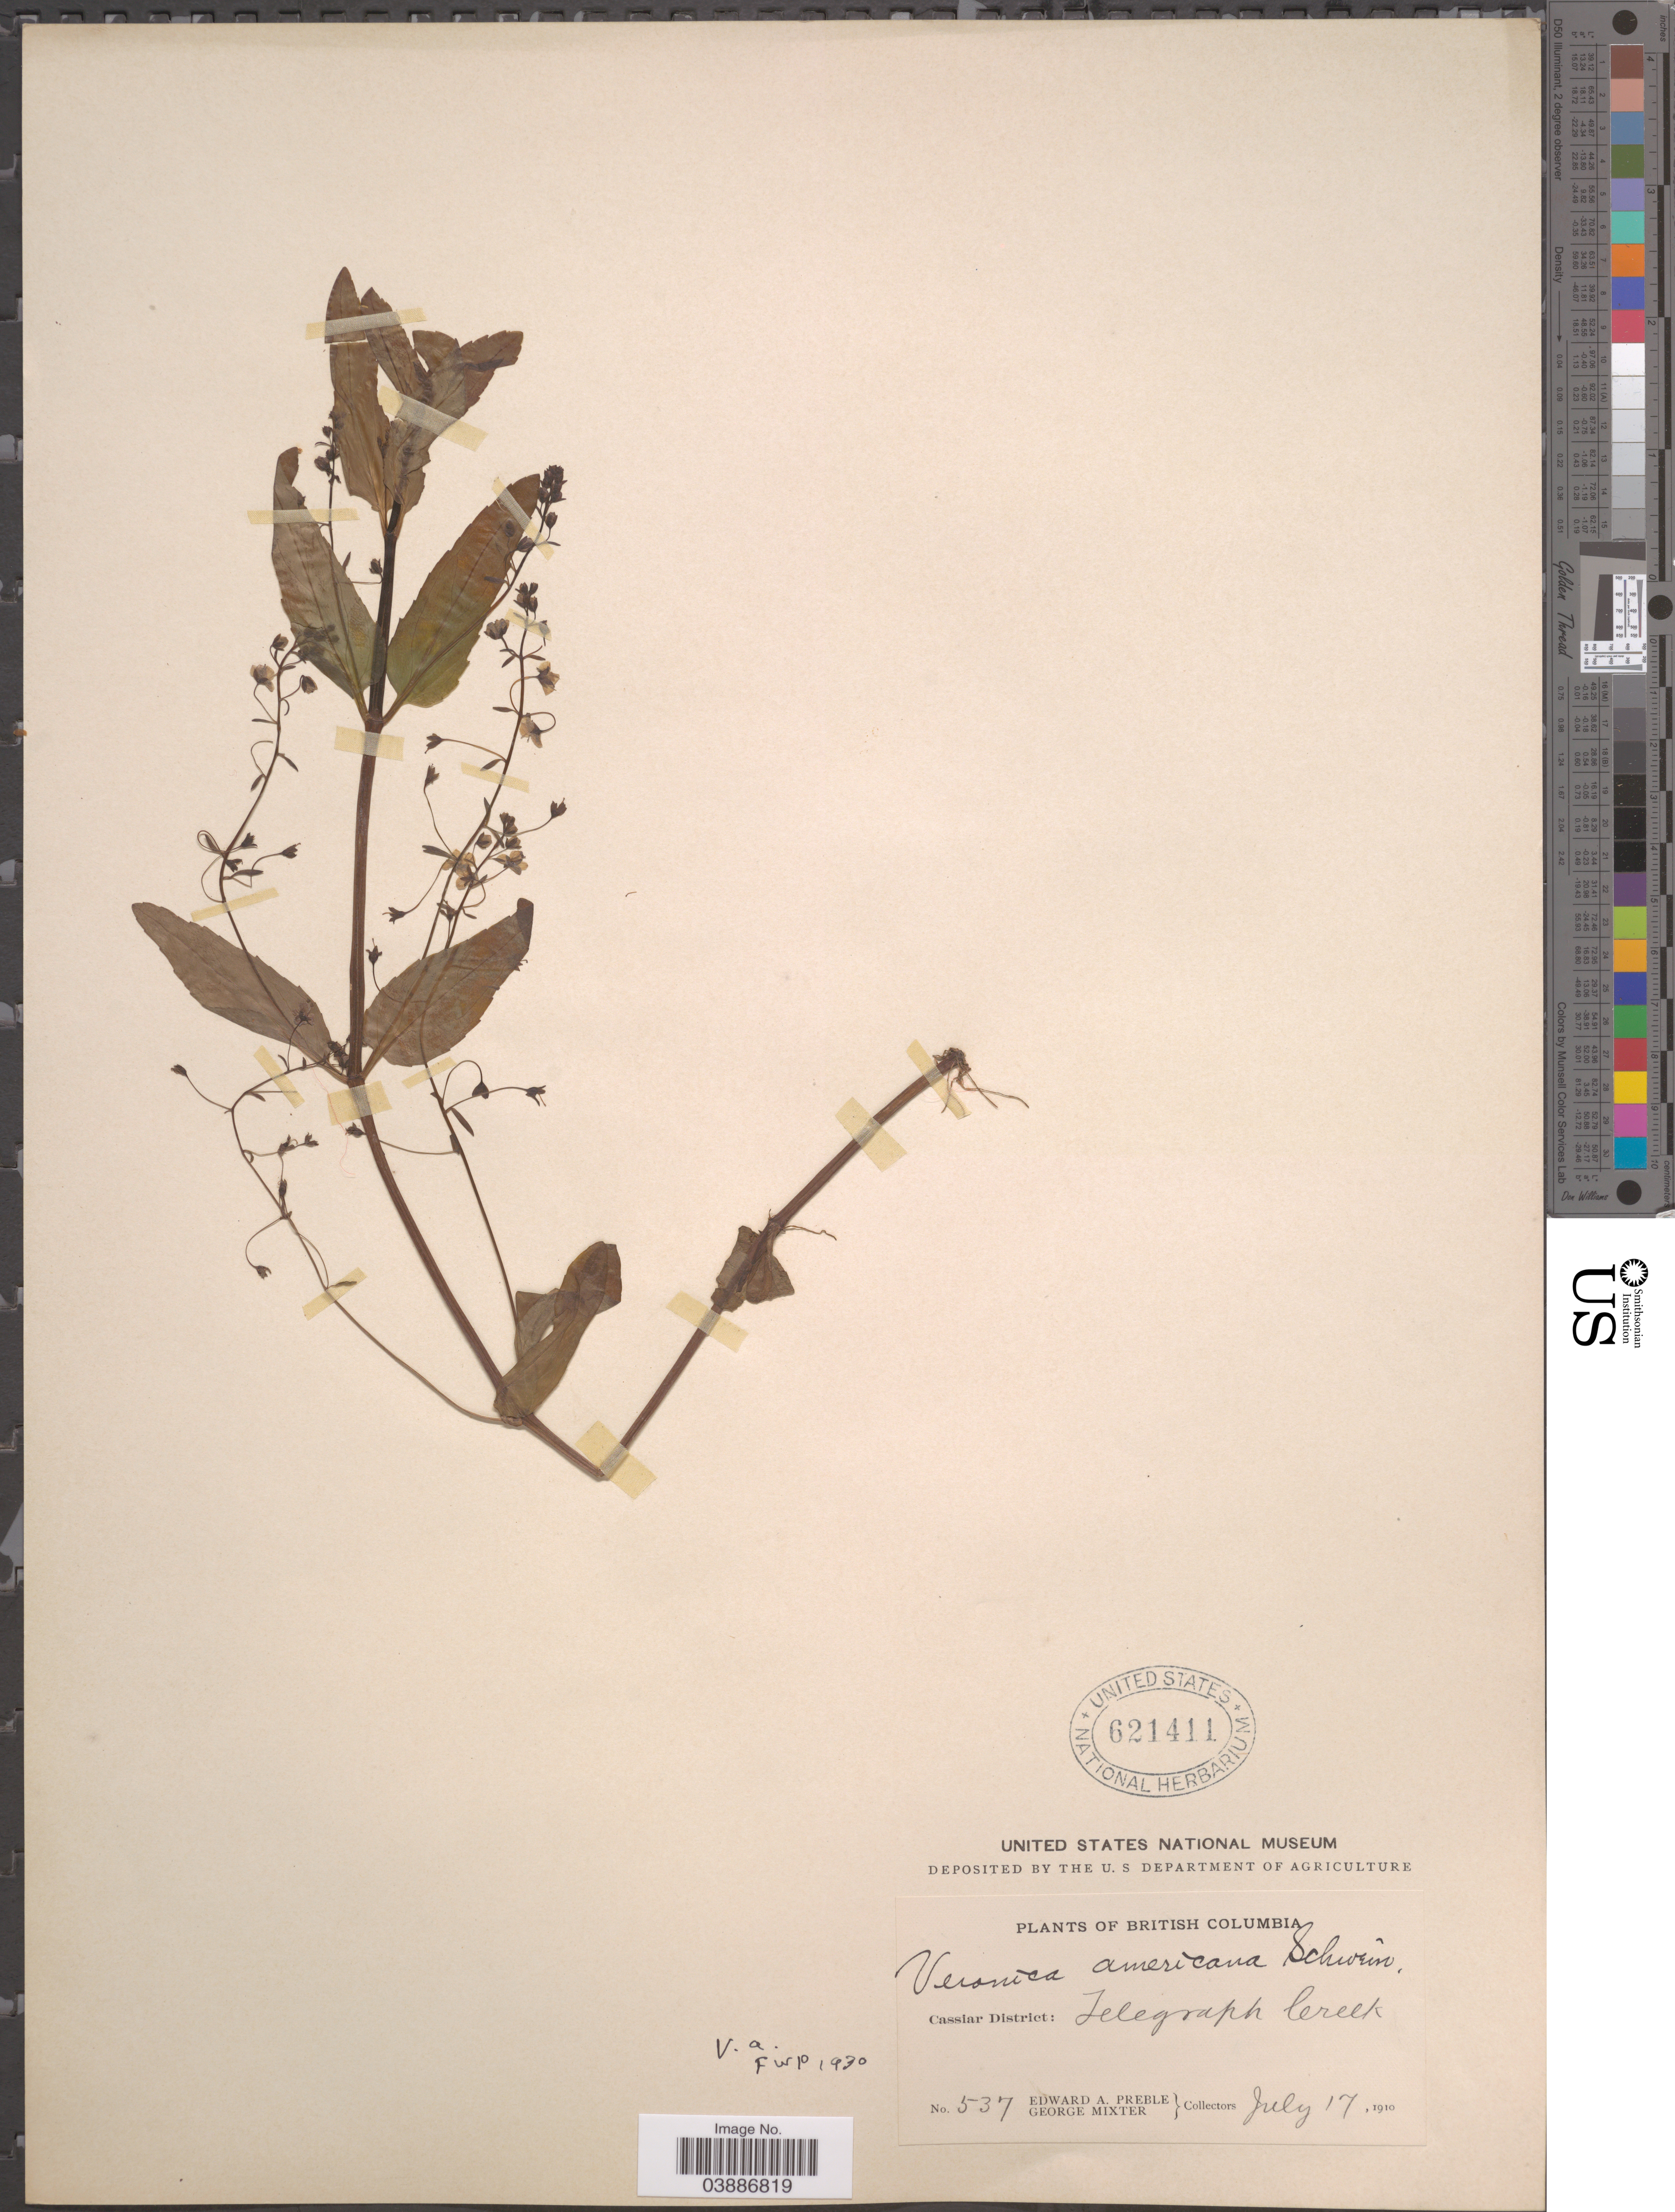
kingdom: Plantae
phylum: Tracheophyta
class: Magnoliopsida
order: Lamiales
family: Plantaginaceae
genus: Veronica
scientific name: Veronica americana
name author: Schwein. ex Benth.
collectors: E. Preble & G. Mixter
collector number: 537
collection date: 1910-07-17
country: Canada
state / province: British Columbia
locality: Cassiar District: Telegraph Creek.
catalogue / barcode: US 621411